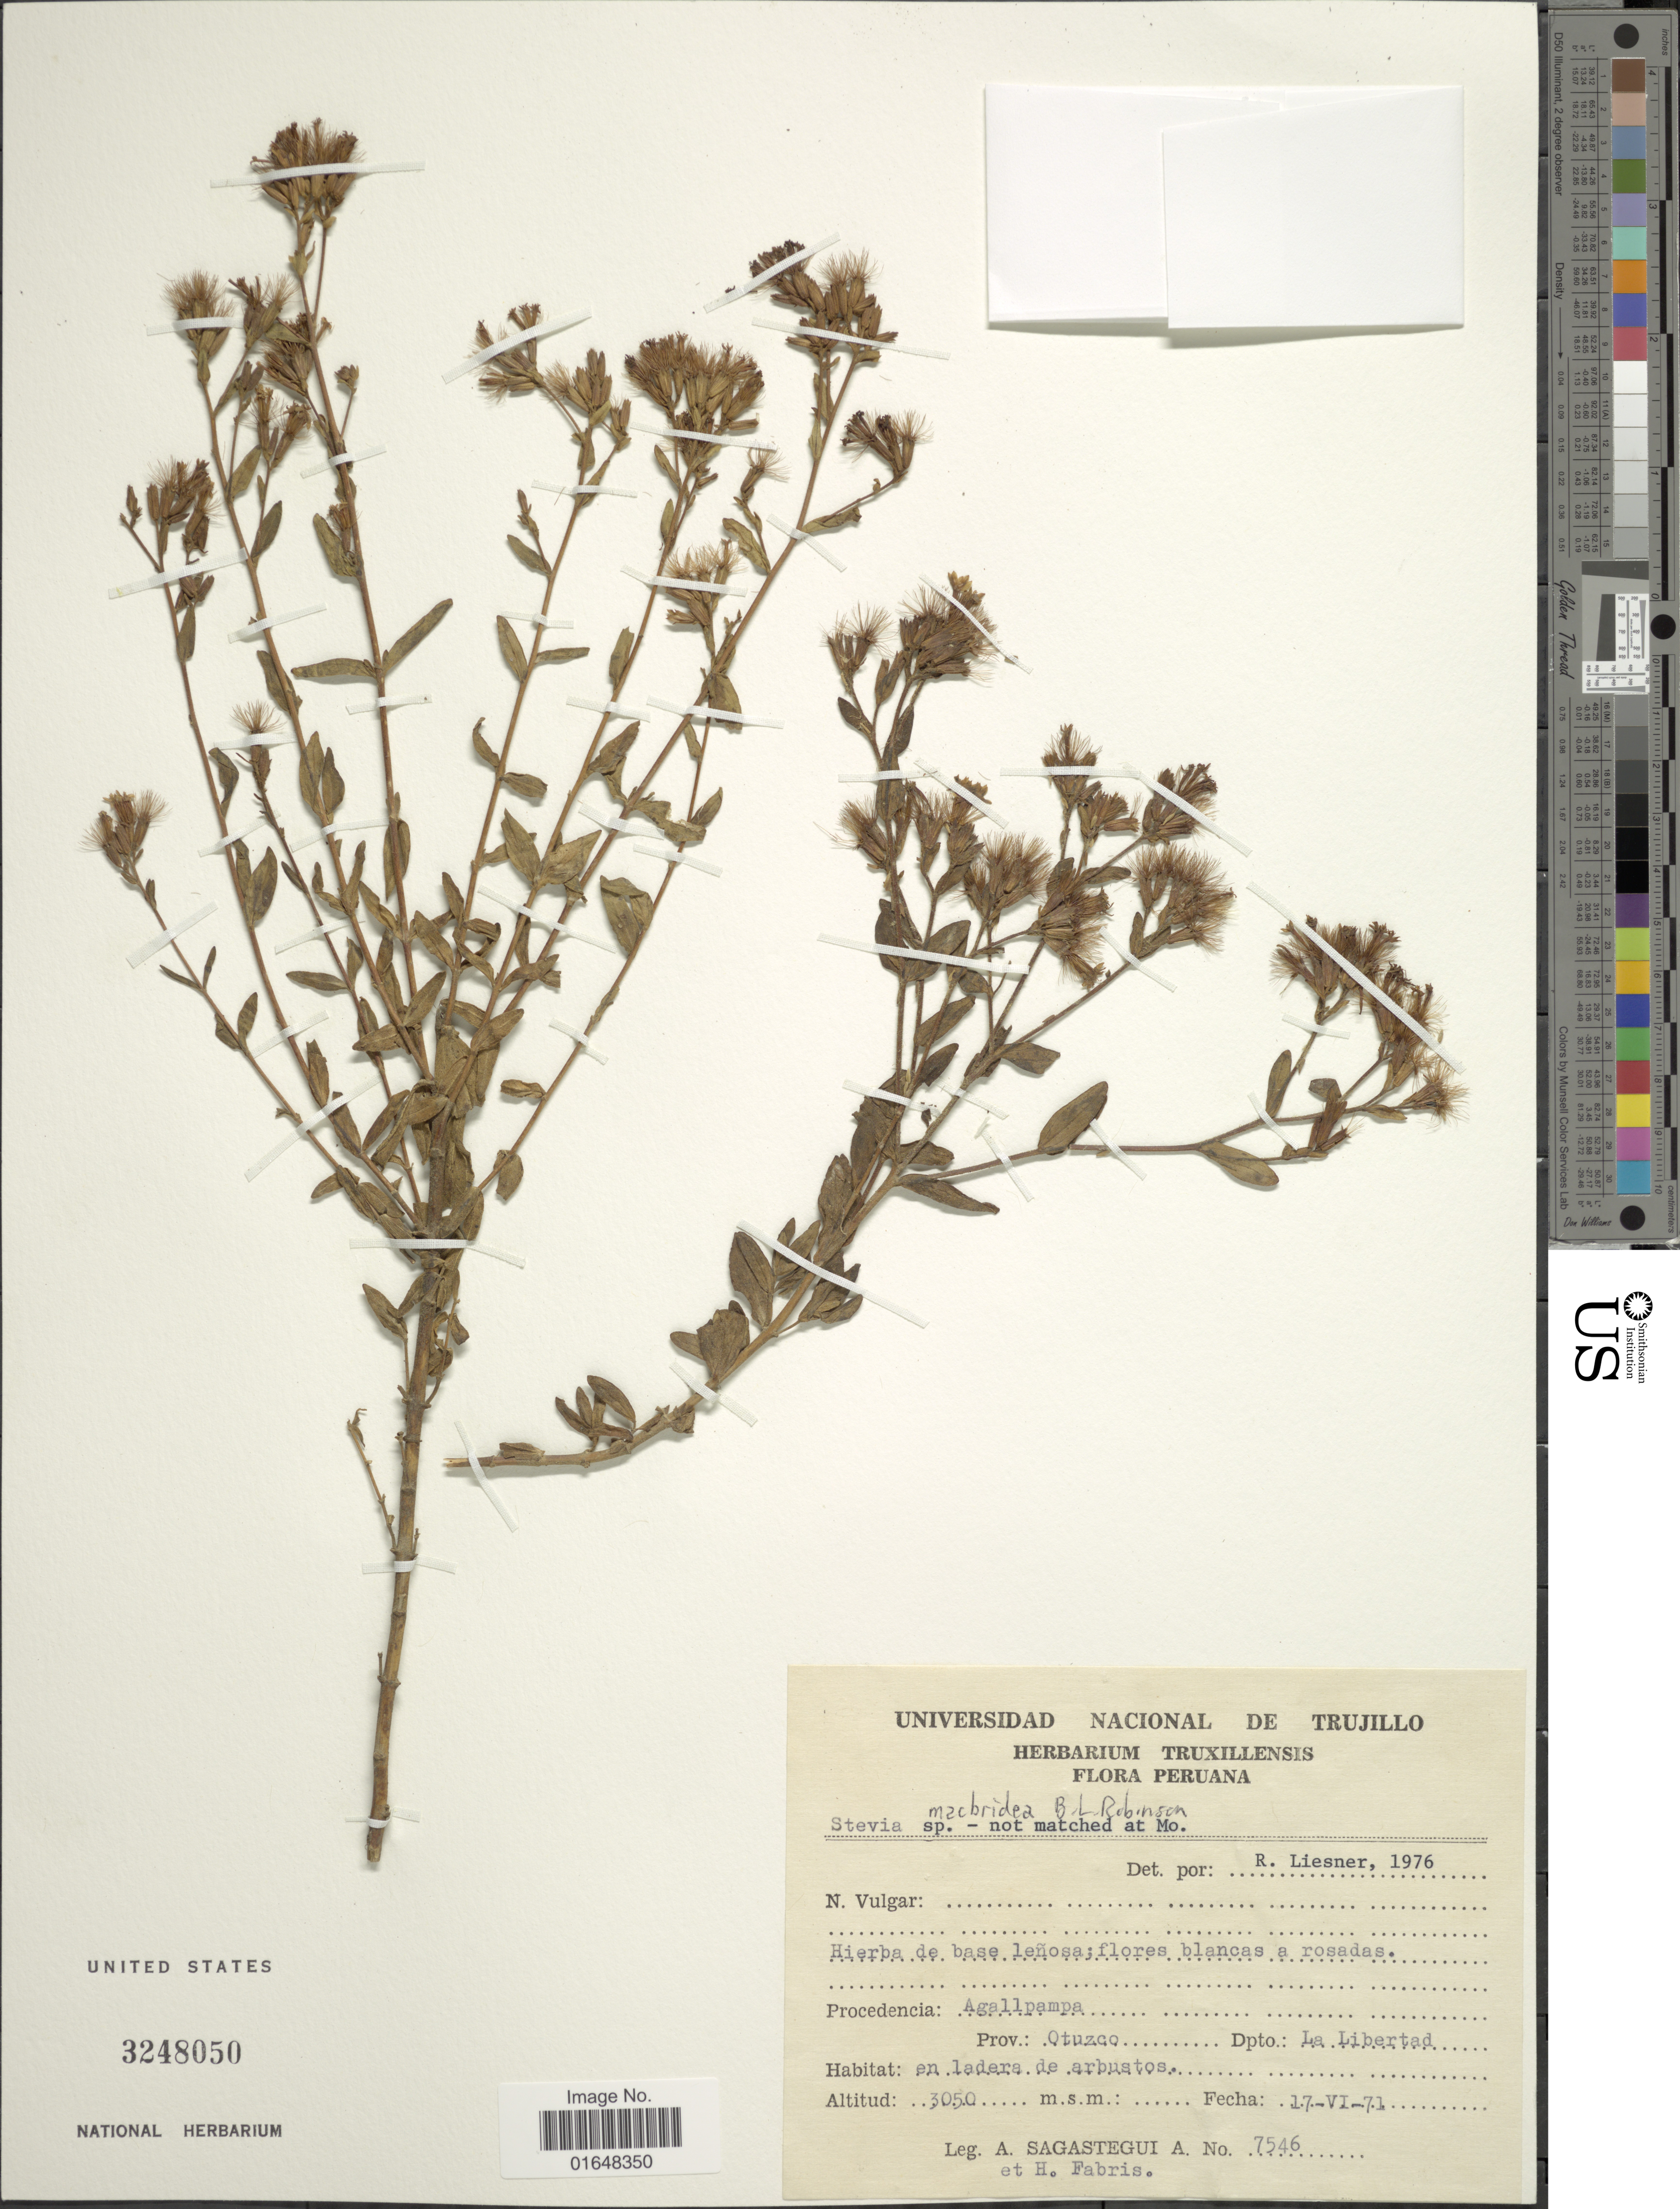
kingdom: Plantae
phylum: Tracheophyta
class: Magnoliopsida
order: Asterales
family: Asteraceae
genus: Stevia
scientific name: Stevia macbridei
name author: B.L. Rob.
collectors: A. Sagástegui A. & H. Fabris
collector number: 7546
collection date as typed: Transcribed d/m/y: 17/6/71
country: Peru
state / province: La Libertad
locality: Agallpampa. Prov.: Otuzco. Dpto.: La Libertad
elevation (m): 3050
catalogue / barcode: US 3248050